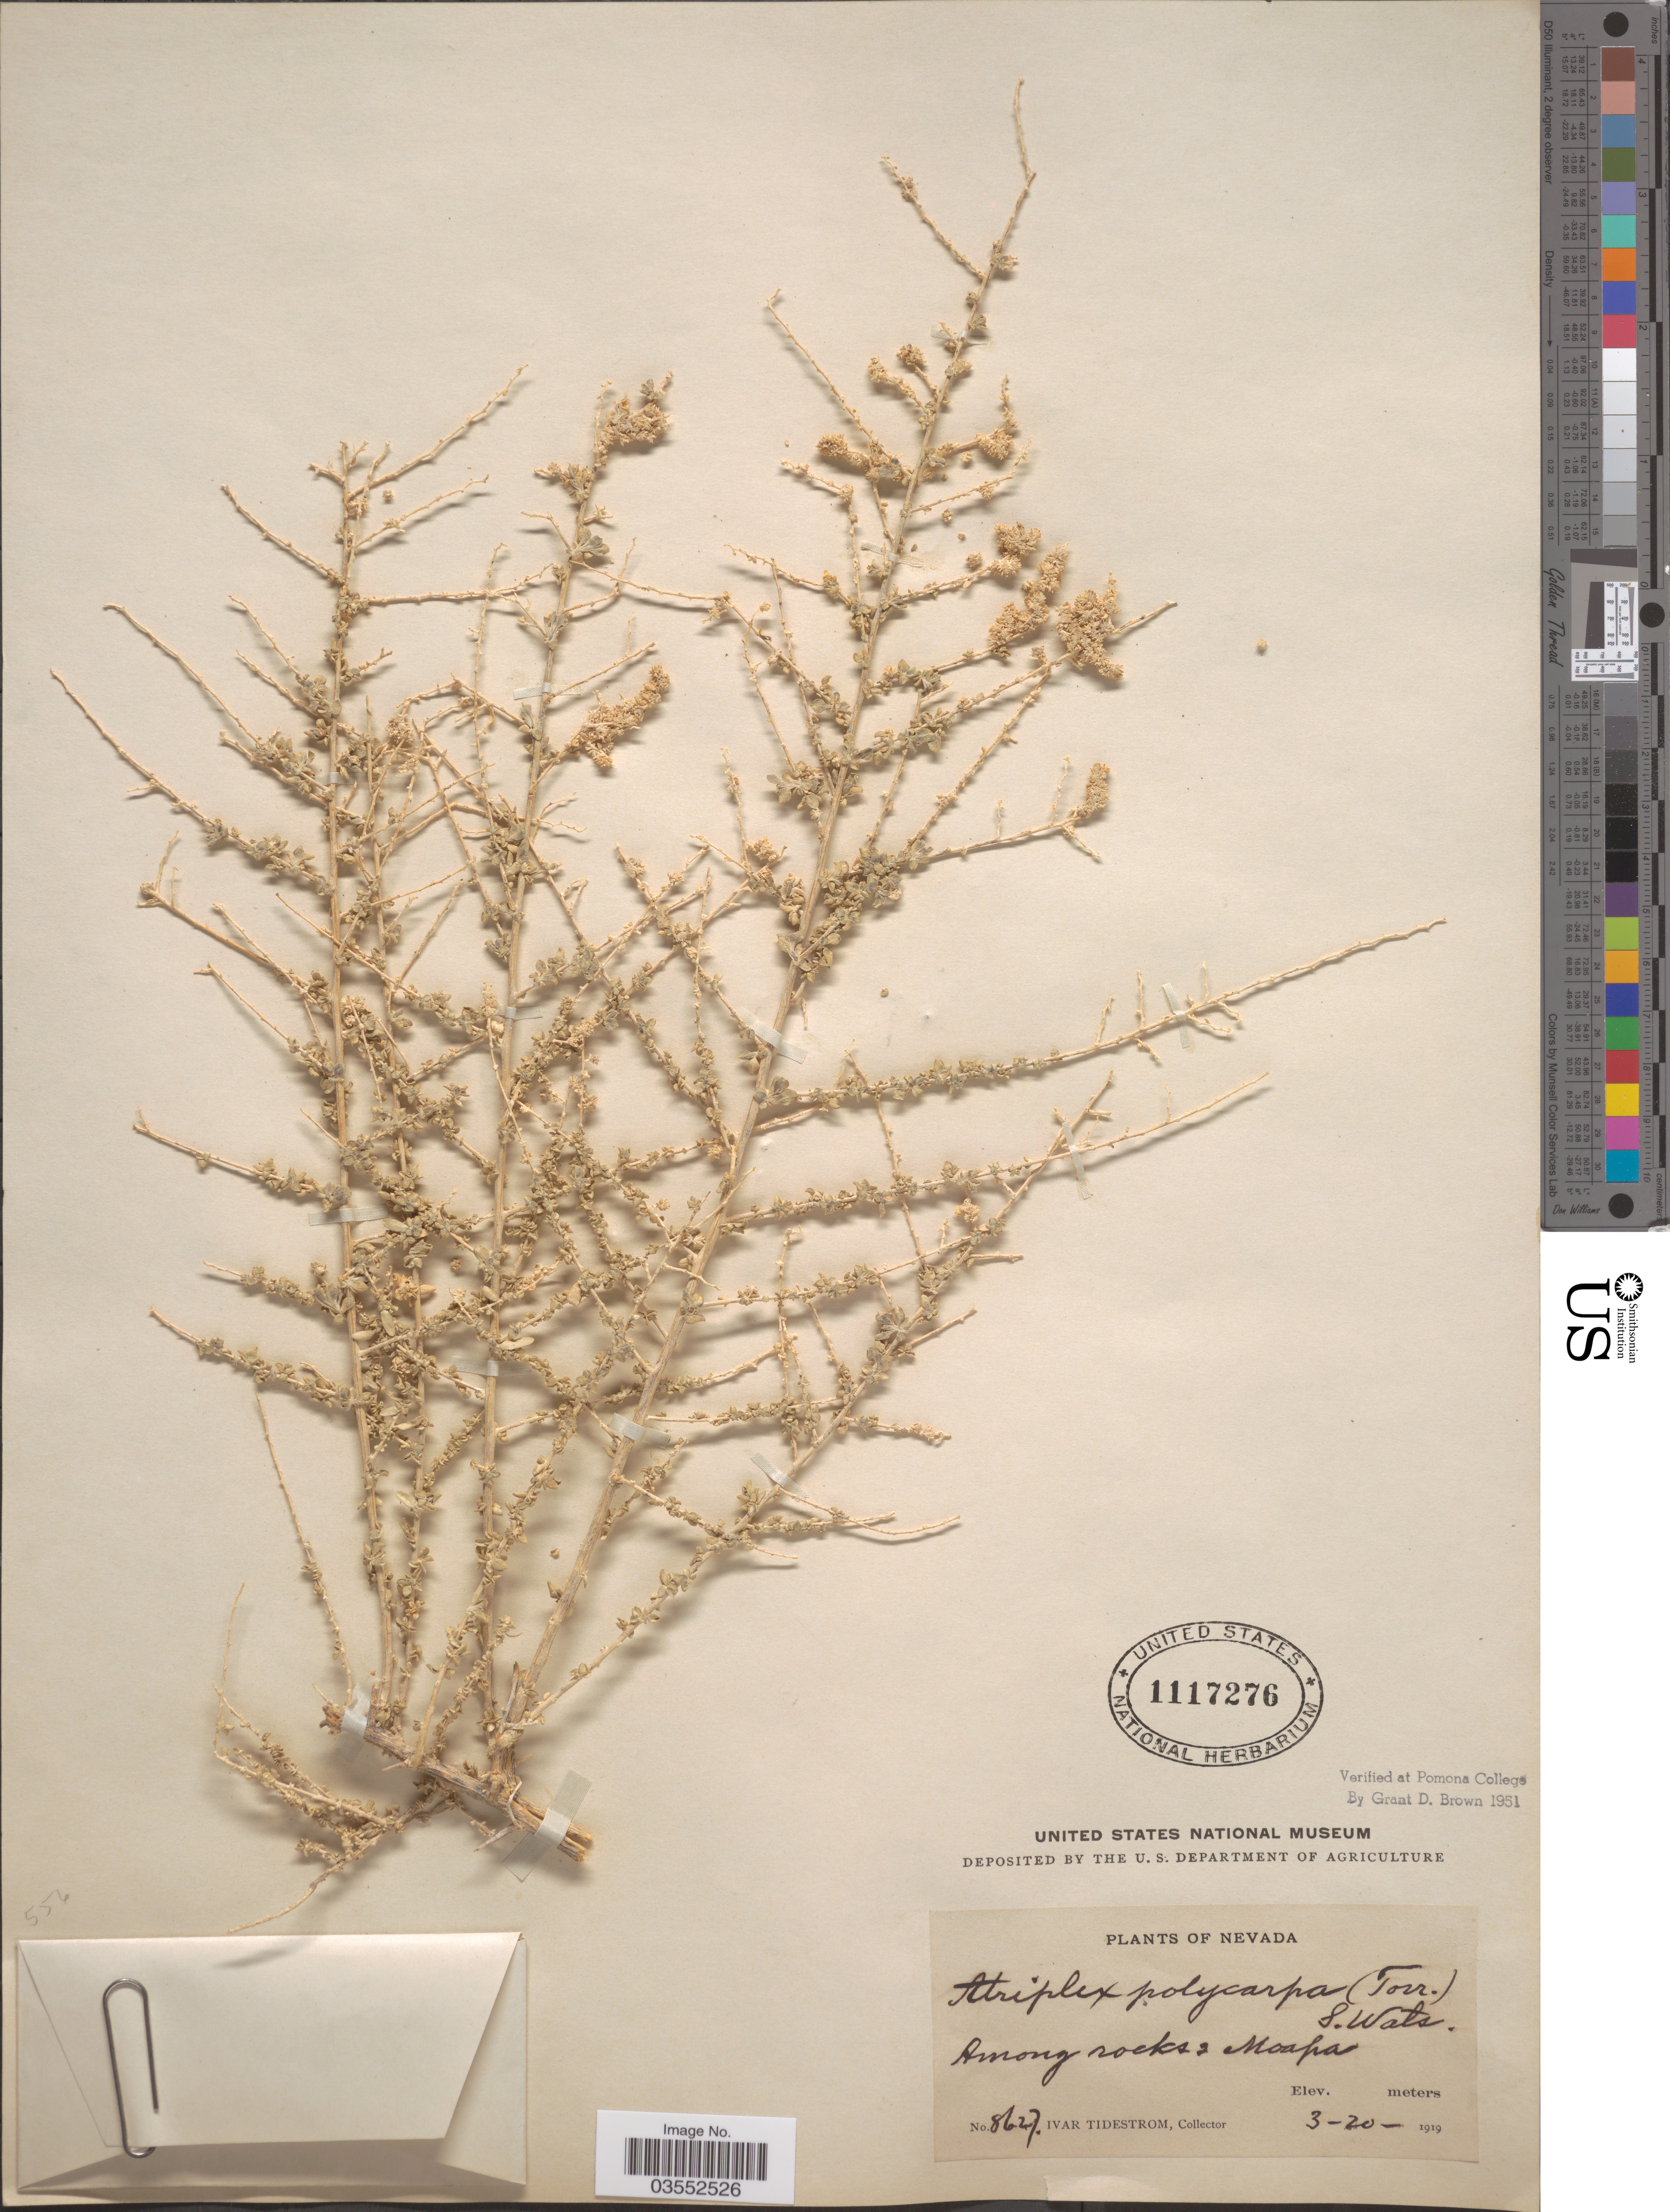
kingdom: Plantae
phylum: Tracheophyta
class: Magnoliopsida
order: Caryophyllales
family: Amaranthaceae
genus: Atriplex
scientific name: Atriplex polycarpa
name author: (Torr.) S. Watson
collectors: I. F. Tidestrom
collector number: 8627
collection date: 1919-03-20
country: United States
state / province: Nevada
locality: Moapa.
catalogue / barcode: US 1117276